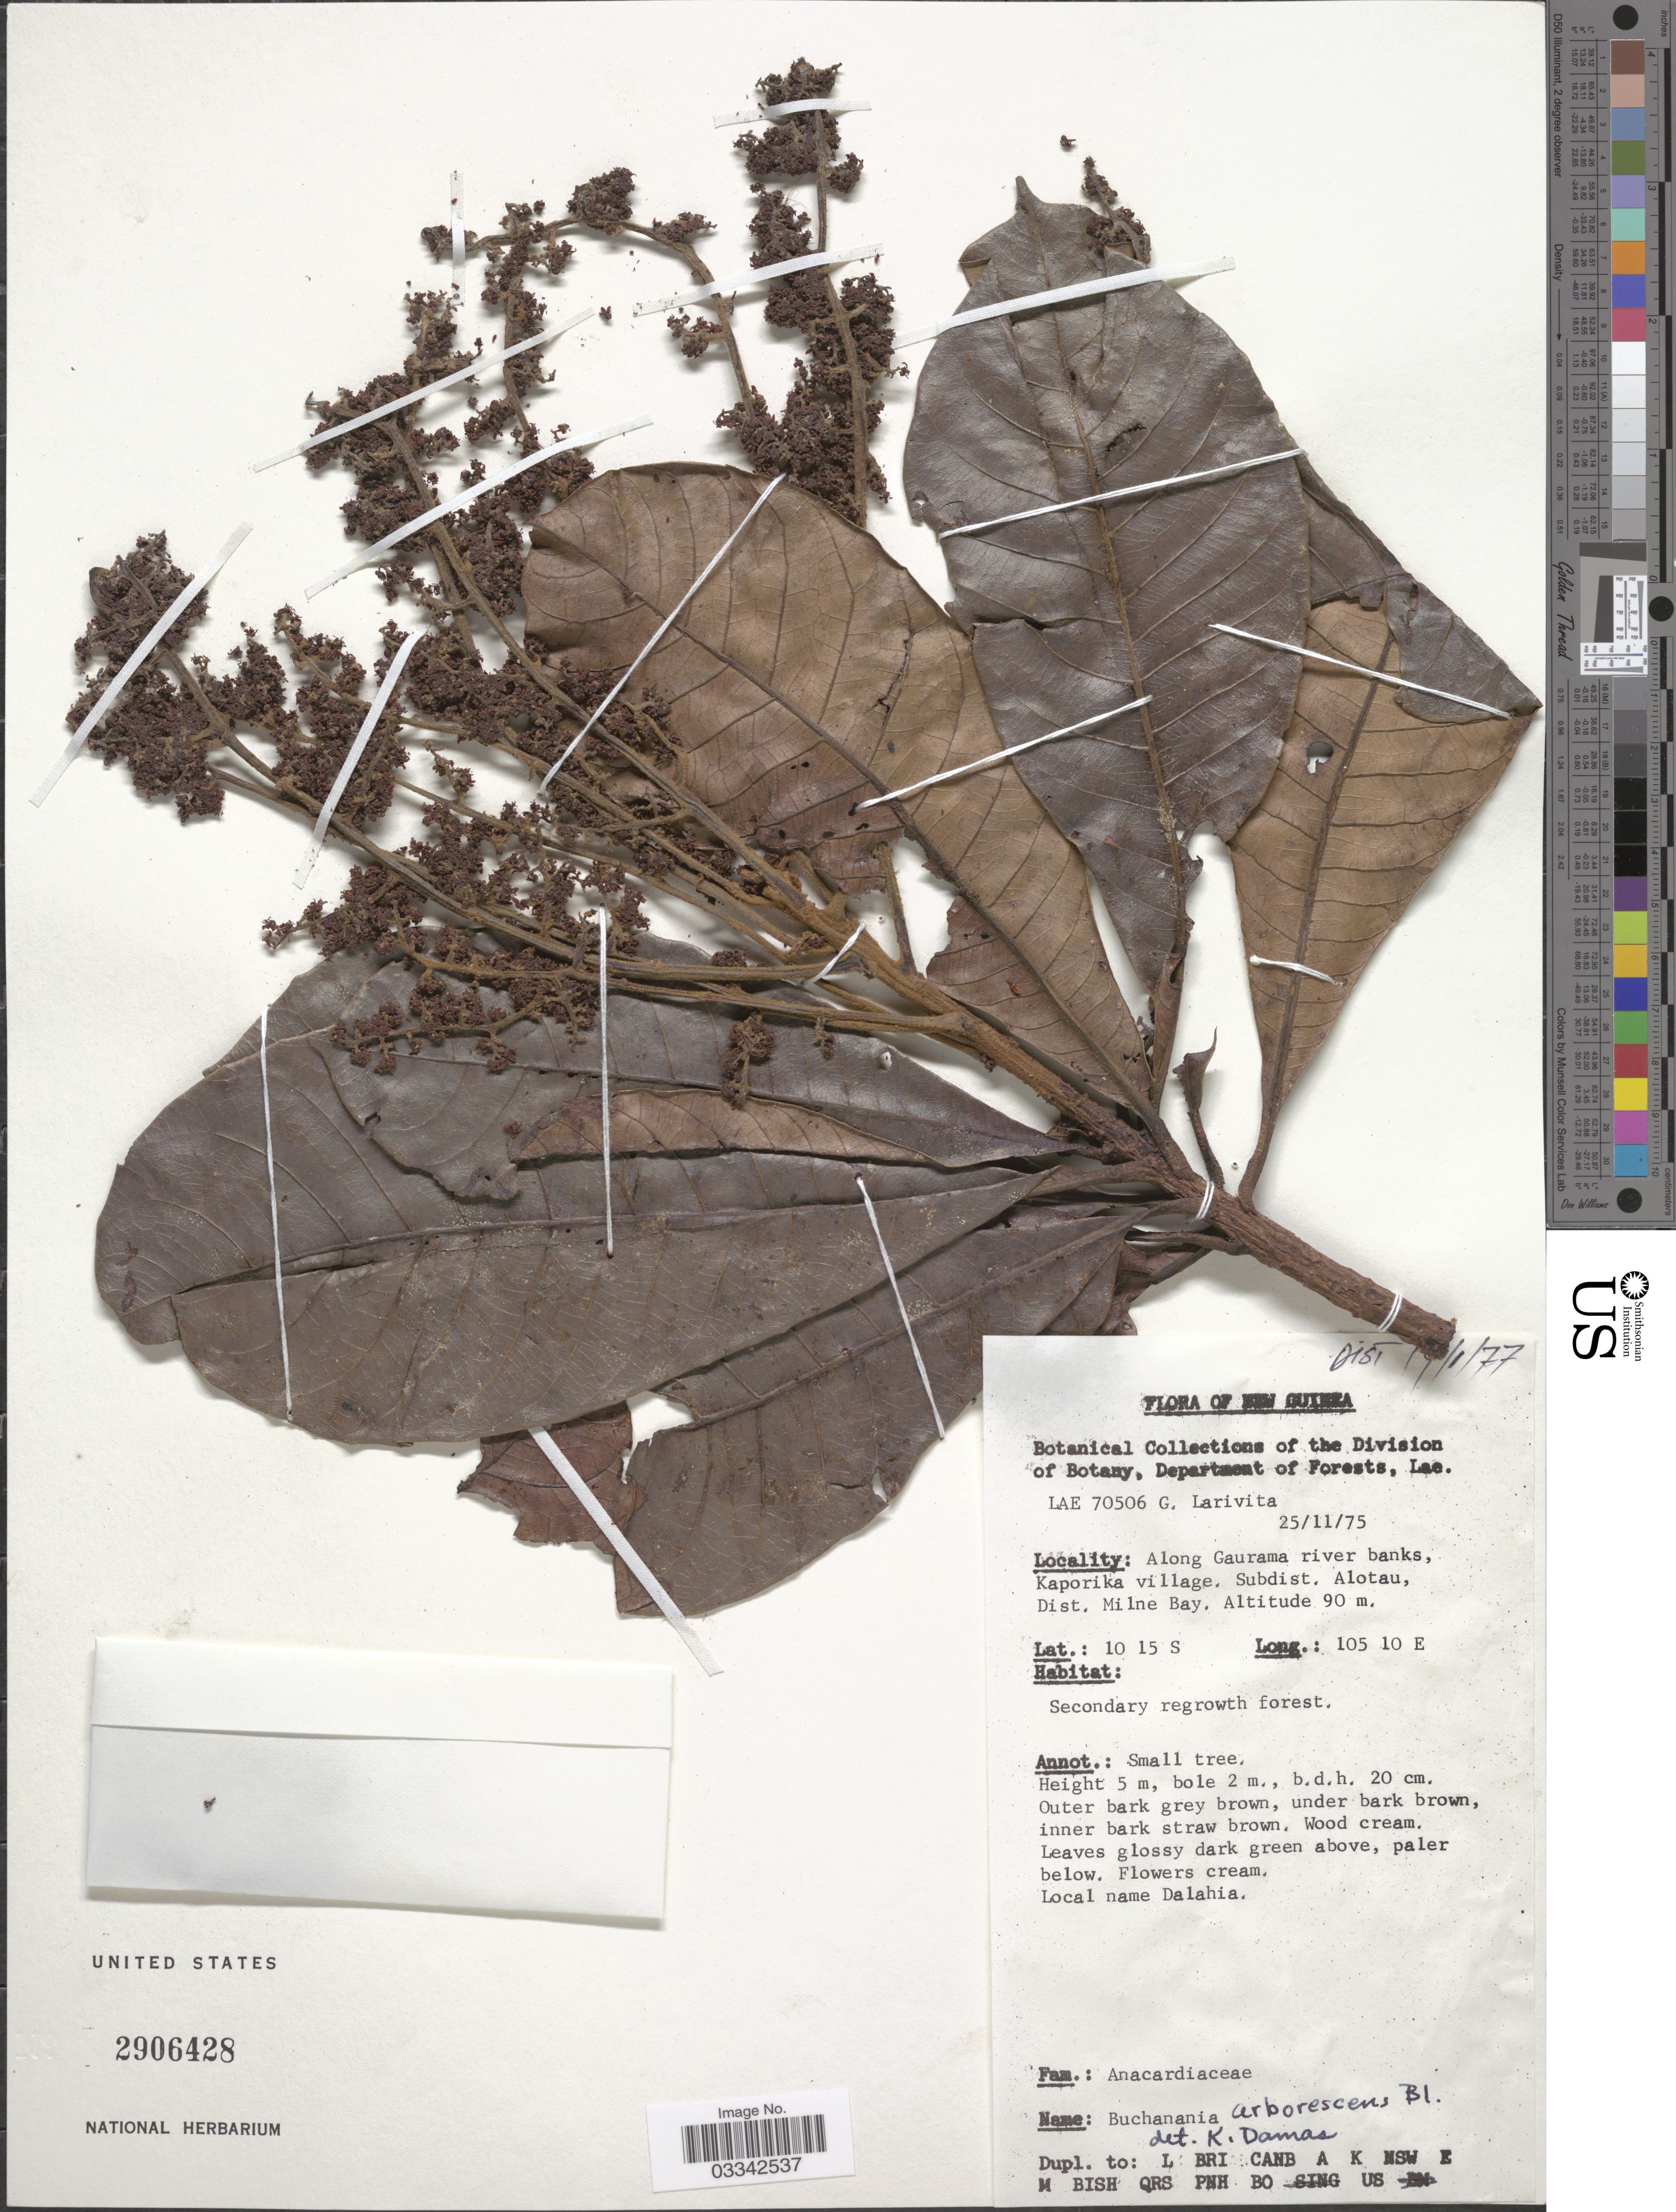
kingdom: Plantae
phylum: Tracheophyta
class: Magnoliopsida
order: Sapindales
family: Anacardiaceae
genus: Buchanania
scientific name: Buchanania arborescens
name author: (Blume) Blume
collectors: G. Larivita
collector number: LAE 70506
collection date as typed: Transcribed d/m/y: 25/11/75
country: Papua New Guinea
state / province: Milne Bay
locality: New Guinea. Along Gaurama river banks, Kaporika village, Subdist. Alotau, Dist. Milne Bay.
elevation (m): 90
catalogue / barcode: US 2906428